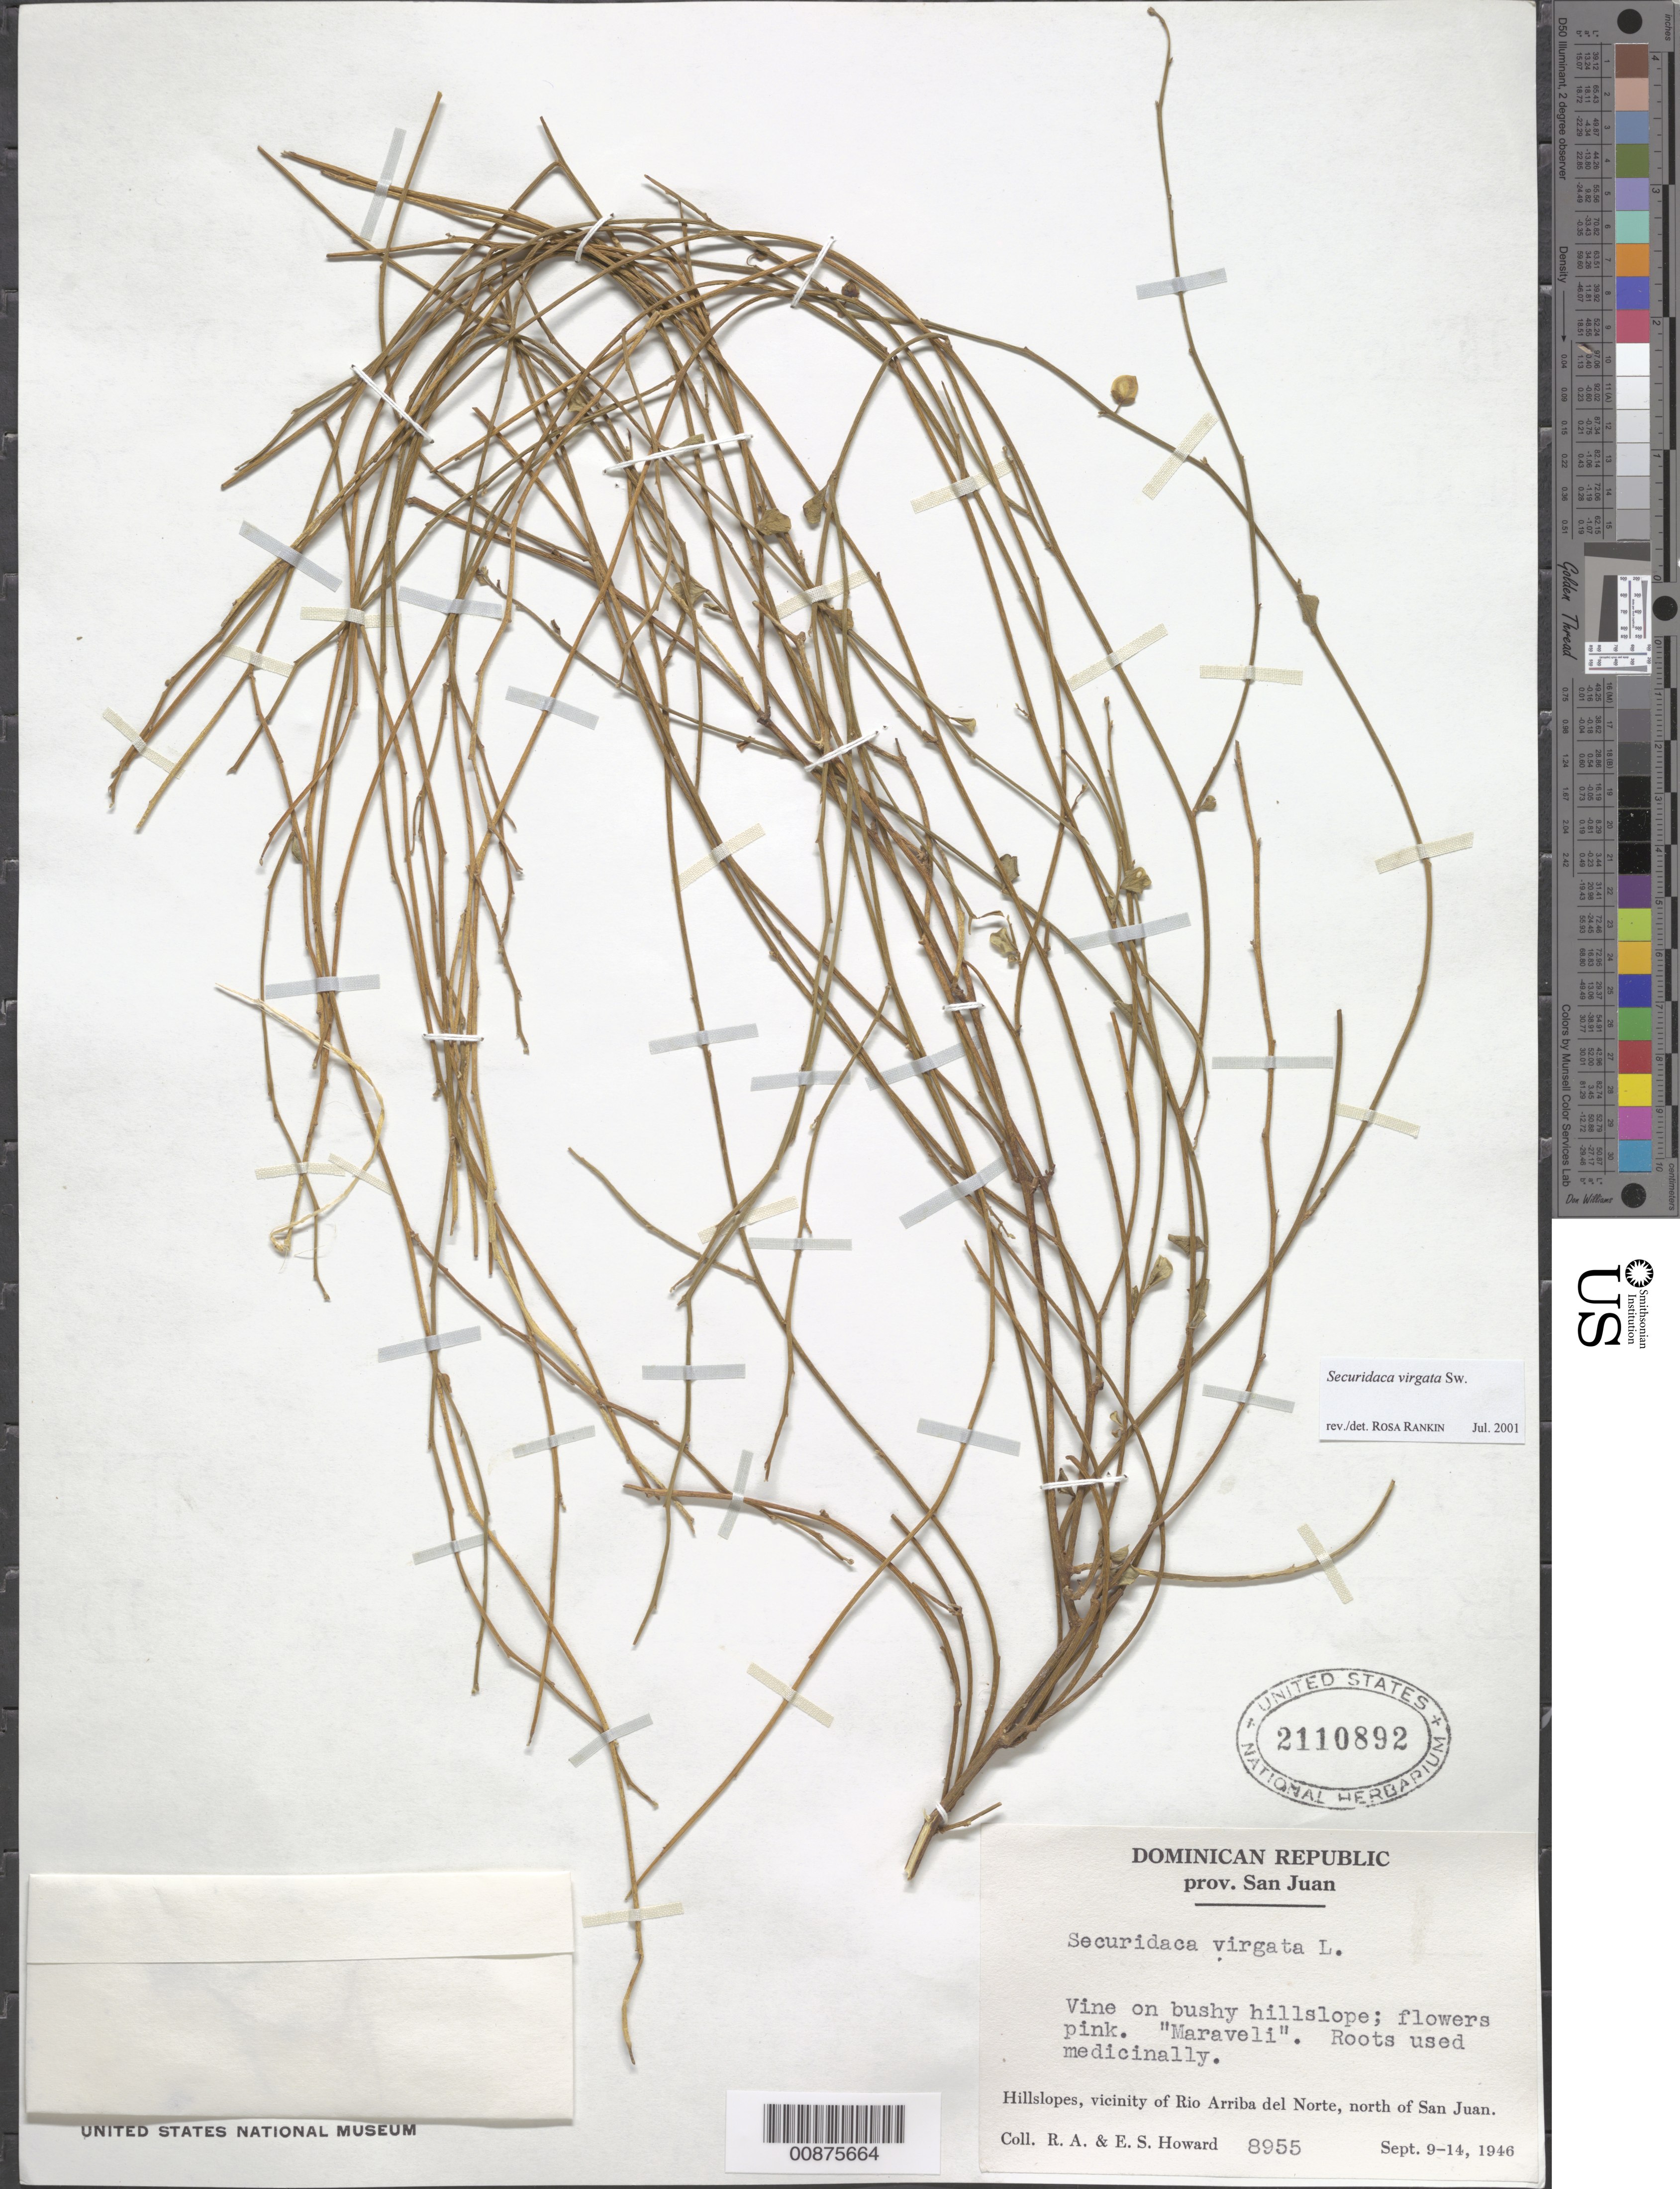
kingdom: Plantae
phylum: Tracheophyta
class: Magnoliopsida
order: Fabales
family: Polygalaceae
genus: Securidaca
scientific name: Securidaca virgata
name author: Sw.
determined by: Rankin Rodriguez, Rosa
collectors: R. A. Howard & E. S. Howard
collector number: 8955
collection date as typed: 09 Sep 1946 to 14 Sep 1946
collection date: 1946-09-09/1946-09-14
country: Dominican Republic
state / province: San Juan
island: Hispaniola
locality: Vicinity of Rio Arriba del Norte, N of San Juan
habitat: On bushy hillslope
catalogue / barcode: US 2110892